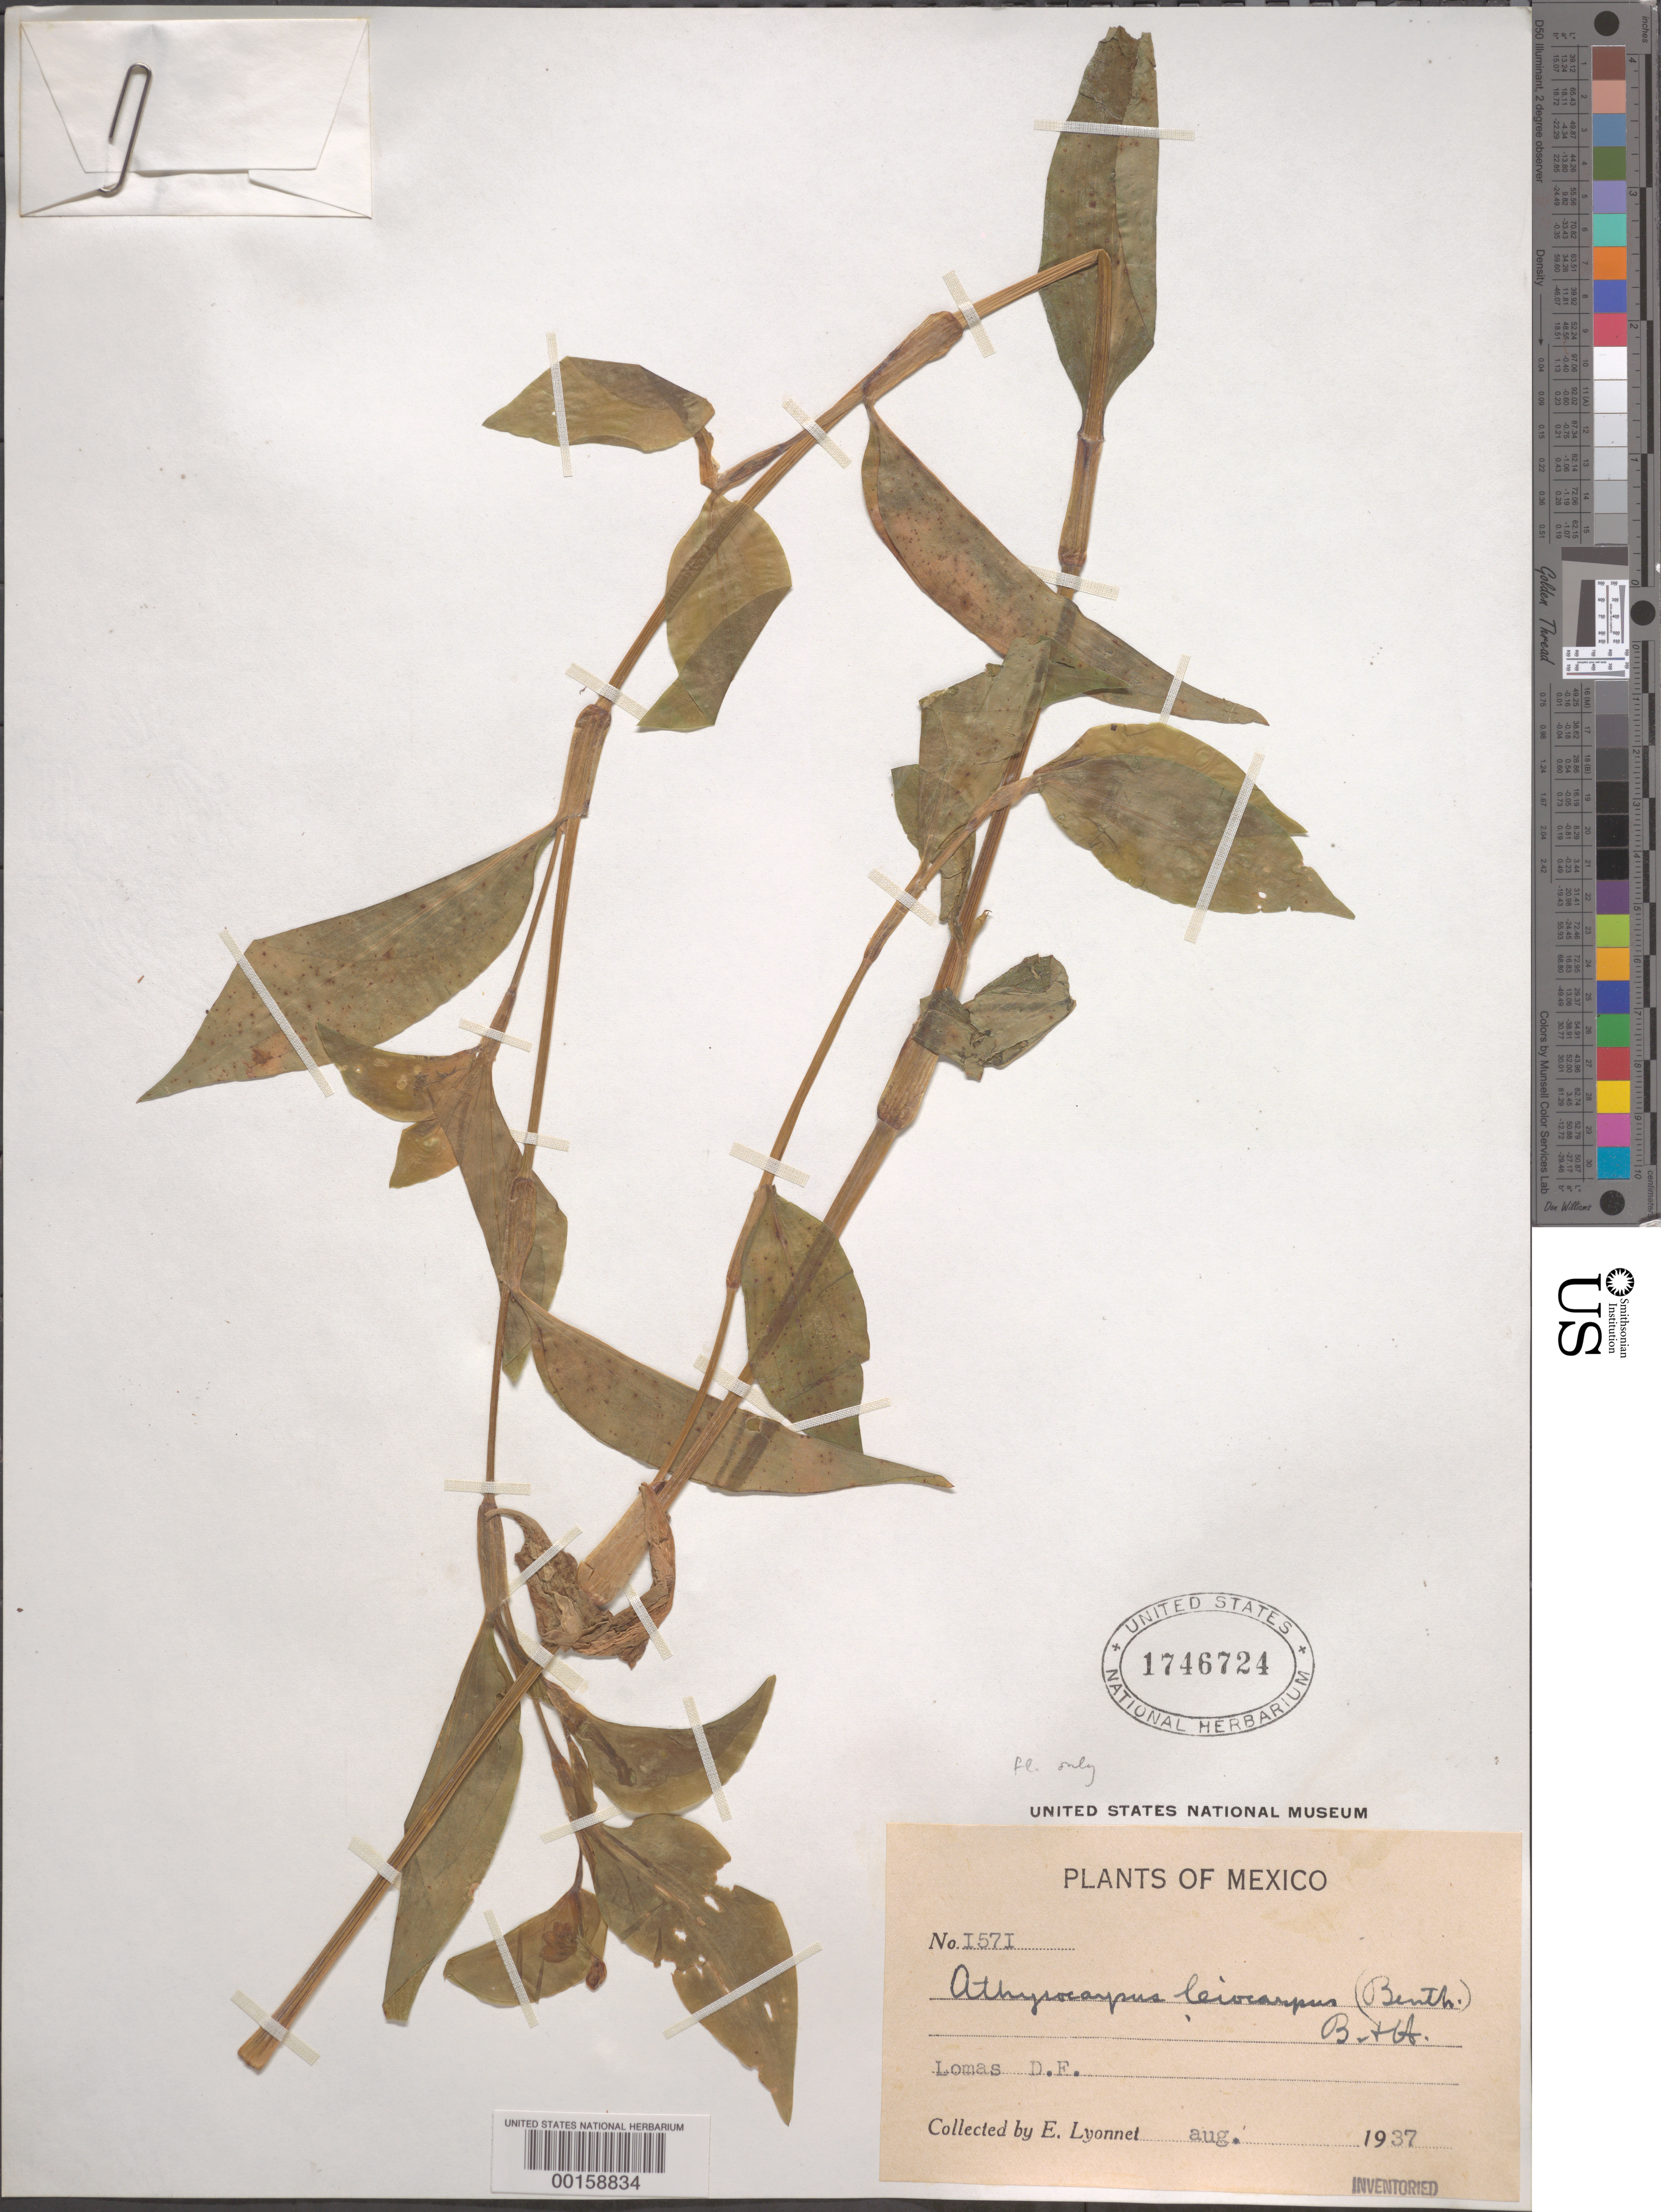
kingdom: Plantae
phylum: Tracheophyta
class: Liliopsida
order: Commelinales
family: Commelinaceae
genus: Commelina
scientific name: Commelina leiocarpa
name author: Benth.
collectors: Bro. E. Lyonnet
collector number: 1571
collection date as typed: Aug 1937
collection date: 1937-08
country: Mexico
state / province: Distrito Federal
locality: Lomas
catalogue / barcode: US 1746724